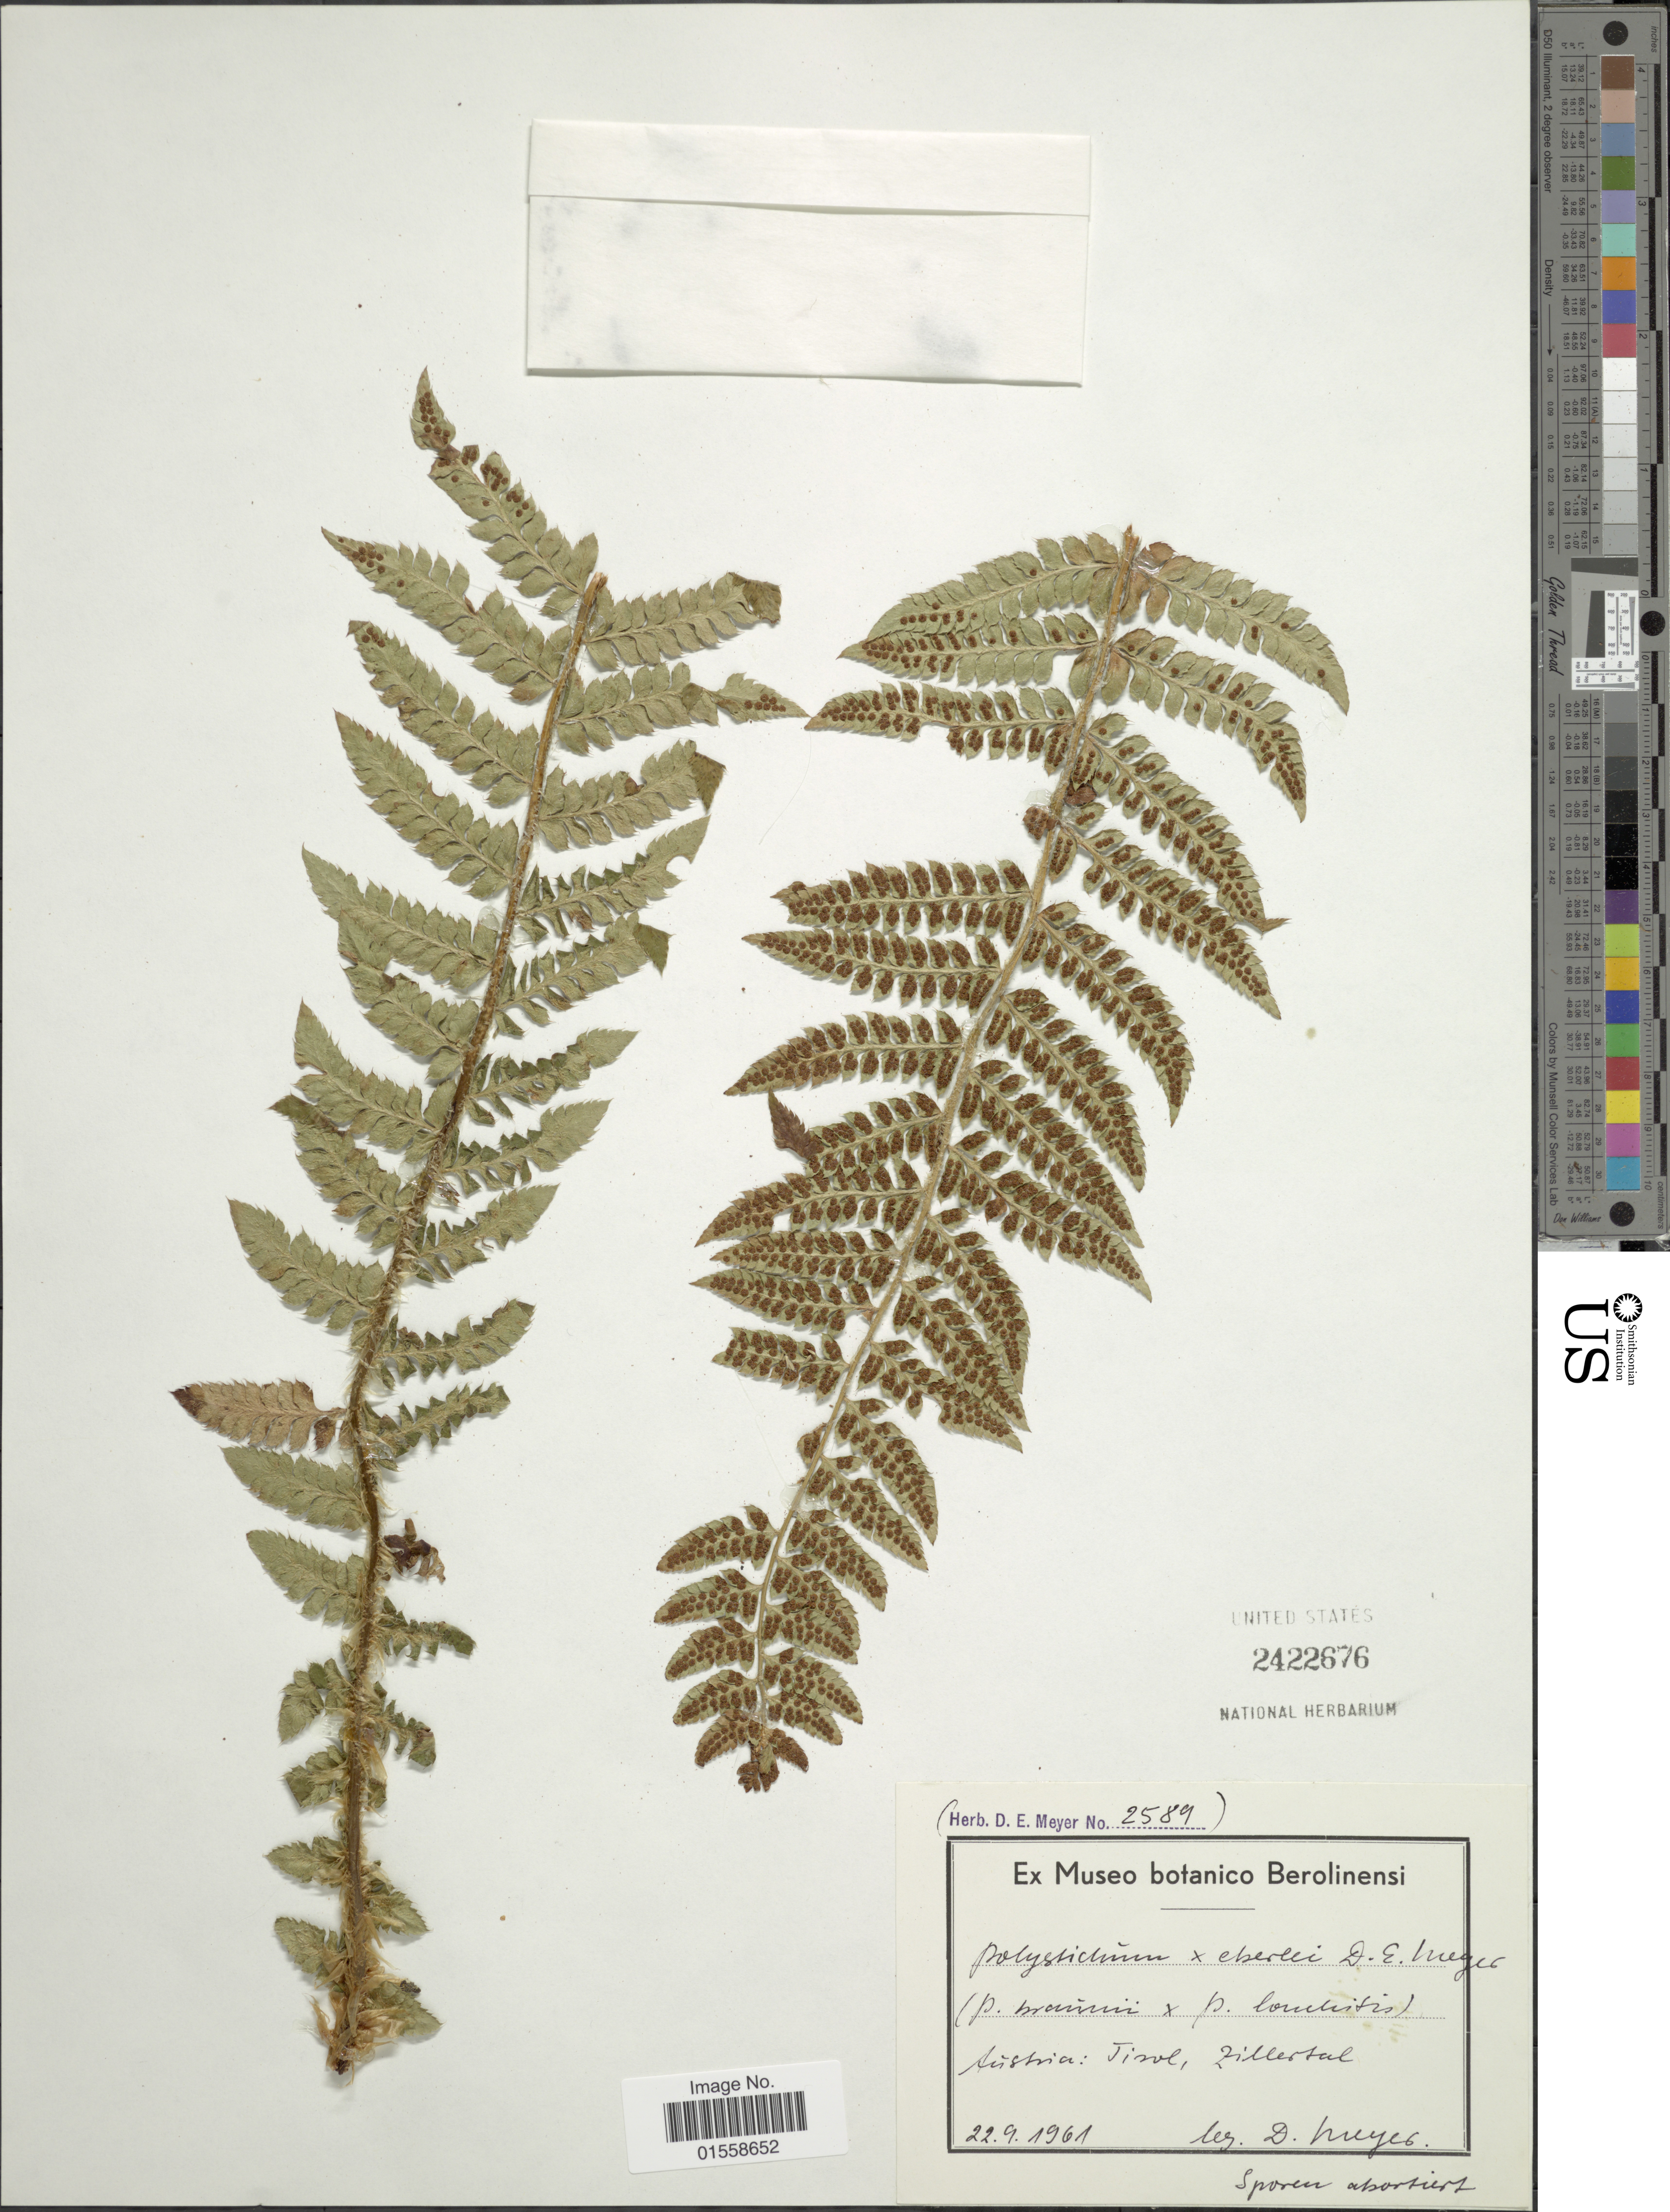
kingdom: Plantae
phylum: Tracheophyta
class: Polypodiopsida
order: Polypodiales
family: Dryopteridaceae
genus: Polystichum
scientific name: Polystichum braunii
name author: (Spenn.) Fée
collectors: D. E. Meyer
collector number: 2589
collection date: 1961-09-22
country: Austria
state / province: Tirol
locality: Austria: Tirol, Zillertal.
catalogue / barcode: US 2422676